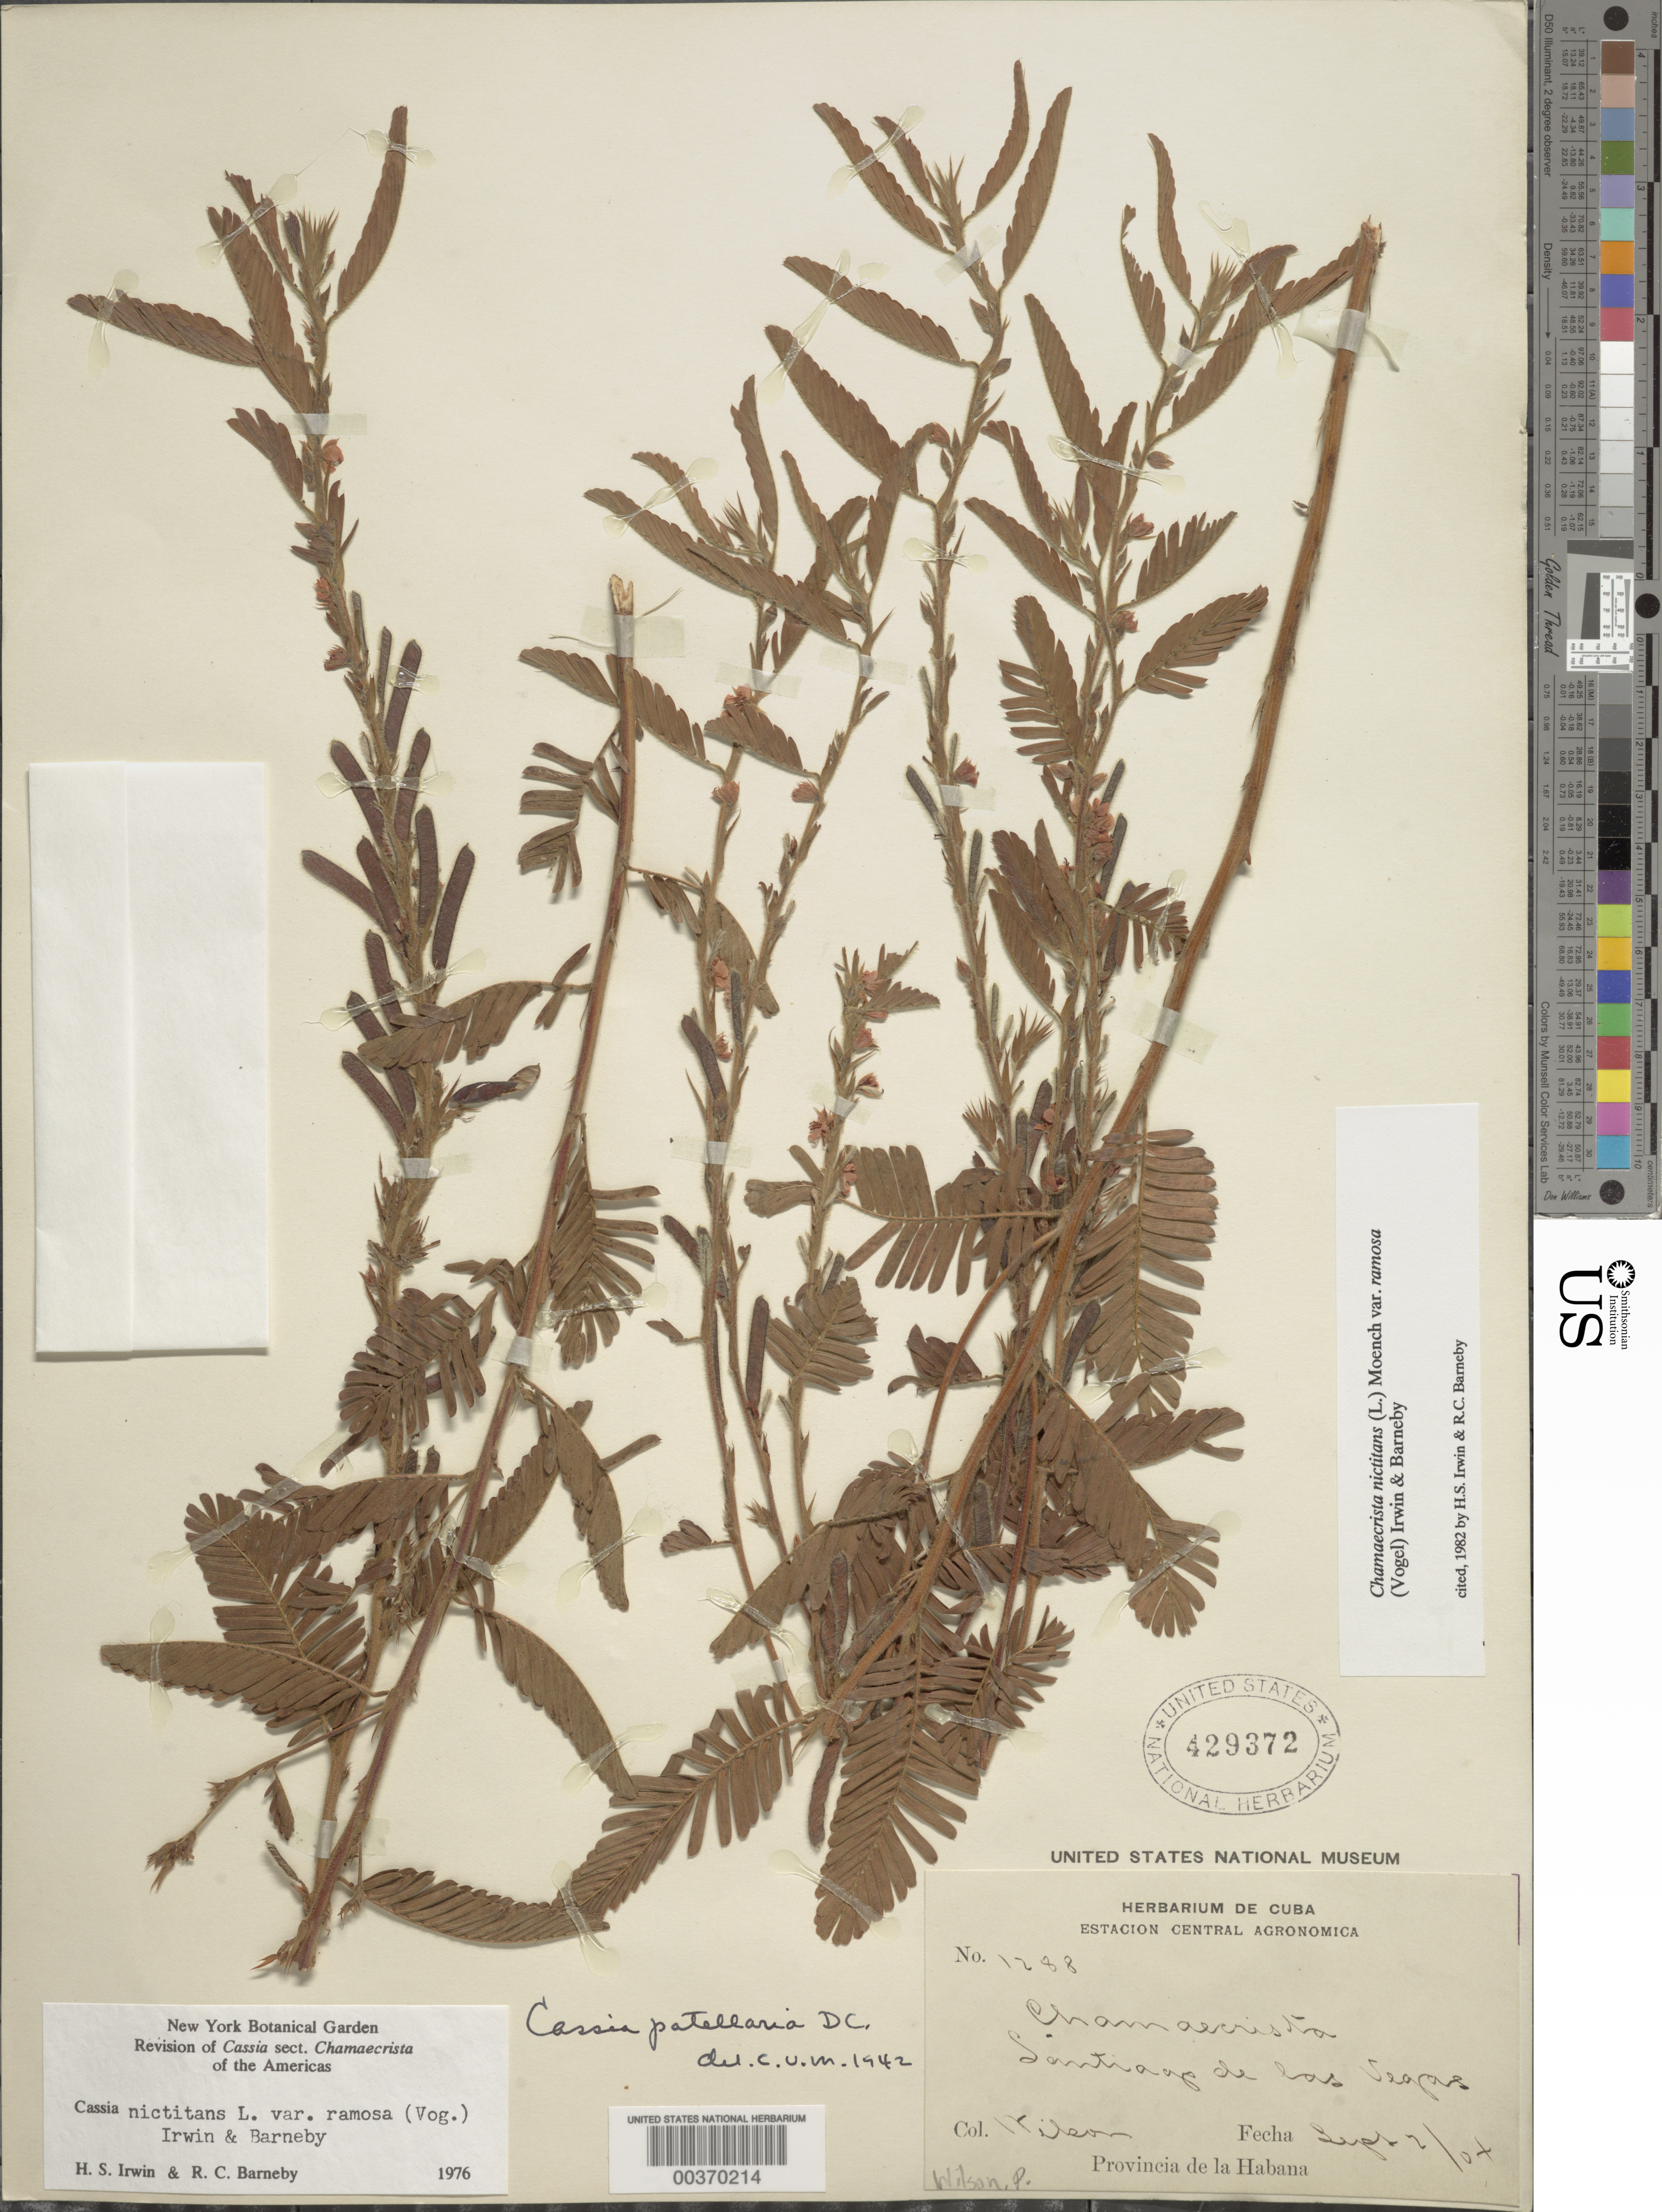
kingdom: Plantae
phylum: Tracheophyta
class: Magnoliopsida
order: Fabales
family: Fabaceae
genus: Chamaecrista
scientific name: Chamaecrista nictitans var. ramosa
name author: (Vogel) H.S. Irwin & Barneby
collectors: P. Wilson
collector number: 1288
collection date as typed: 02 Sep 1904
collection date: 1904-09-02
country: Cuba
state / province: La Habana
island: Greater Antilles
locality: Santiago de las vegas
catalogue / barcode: US 429372